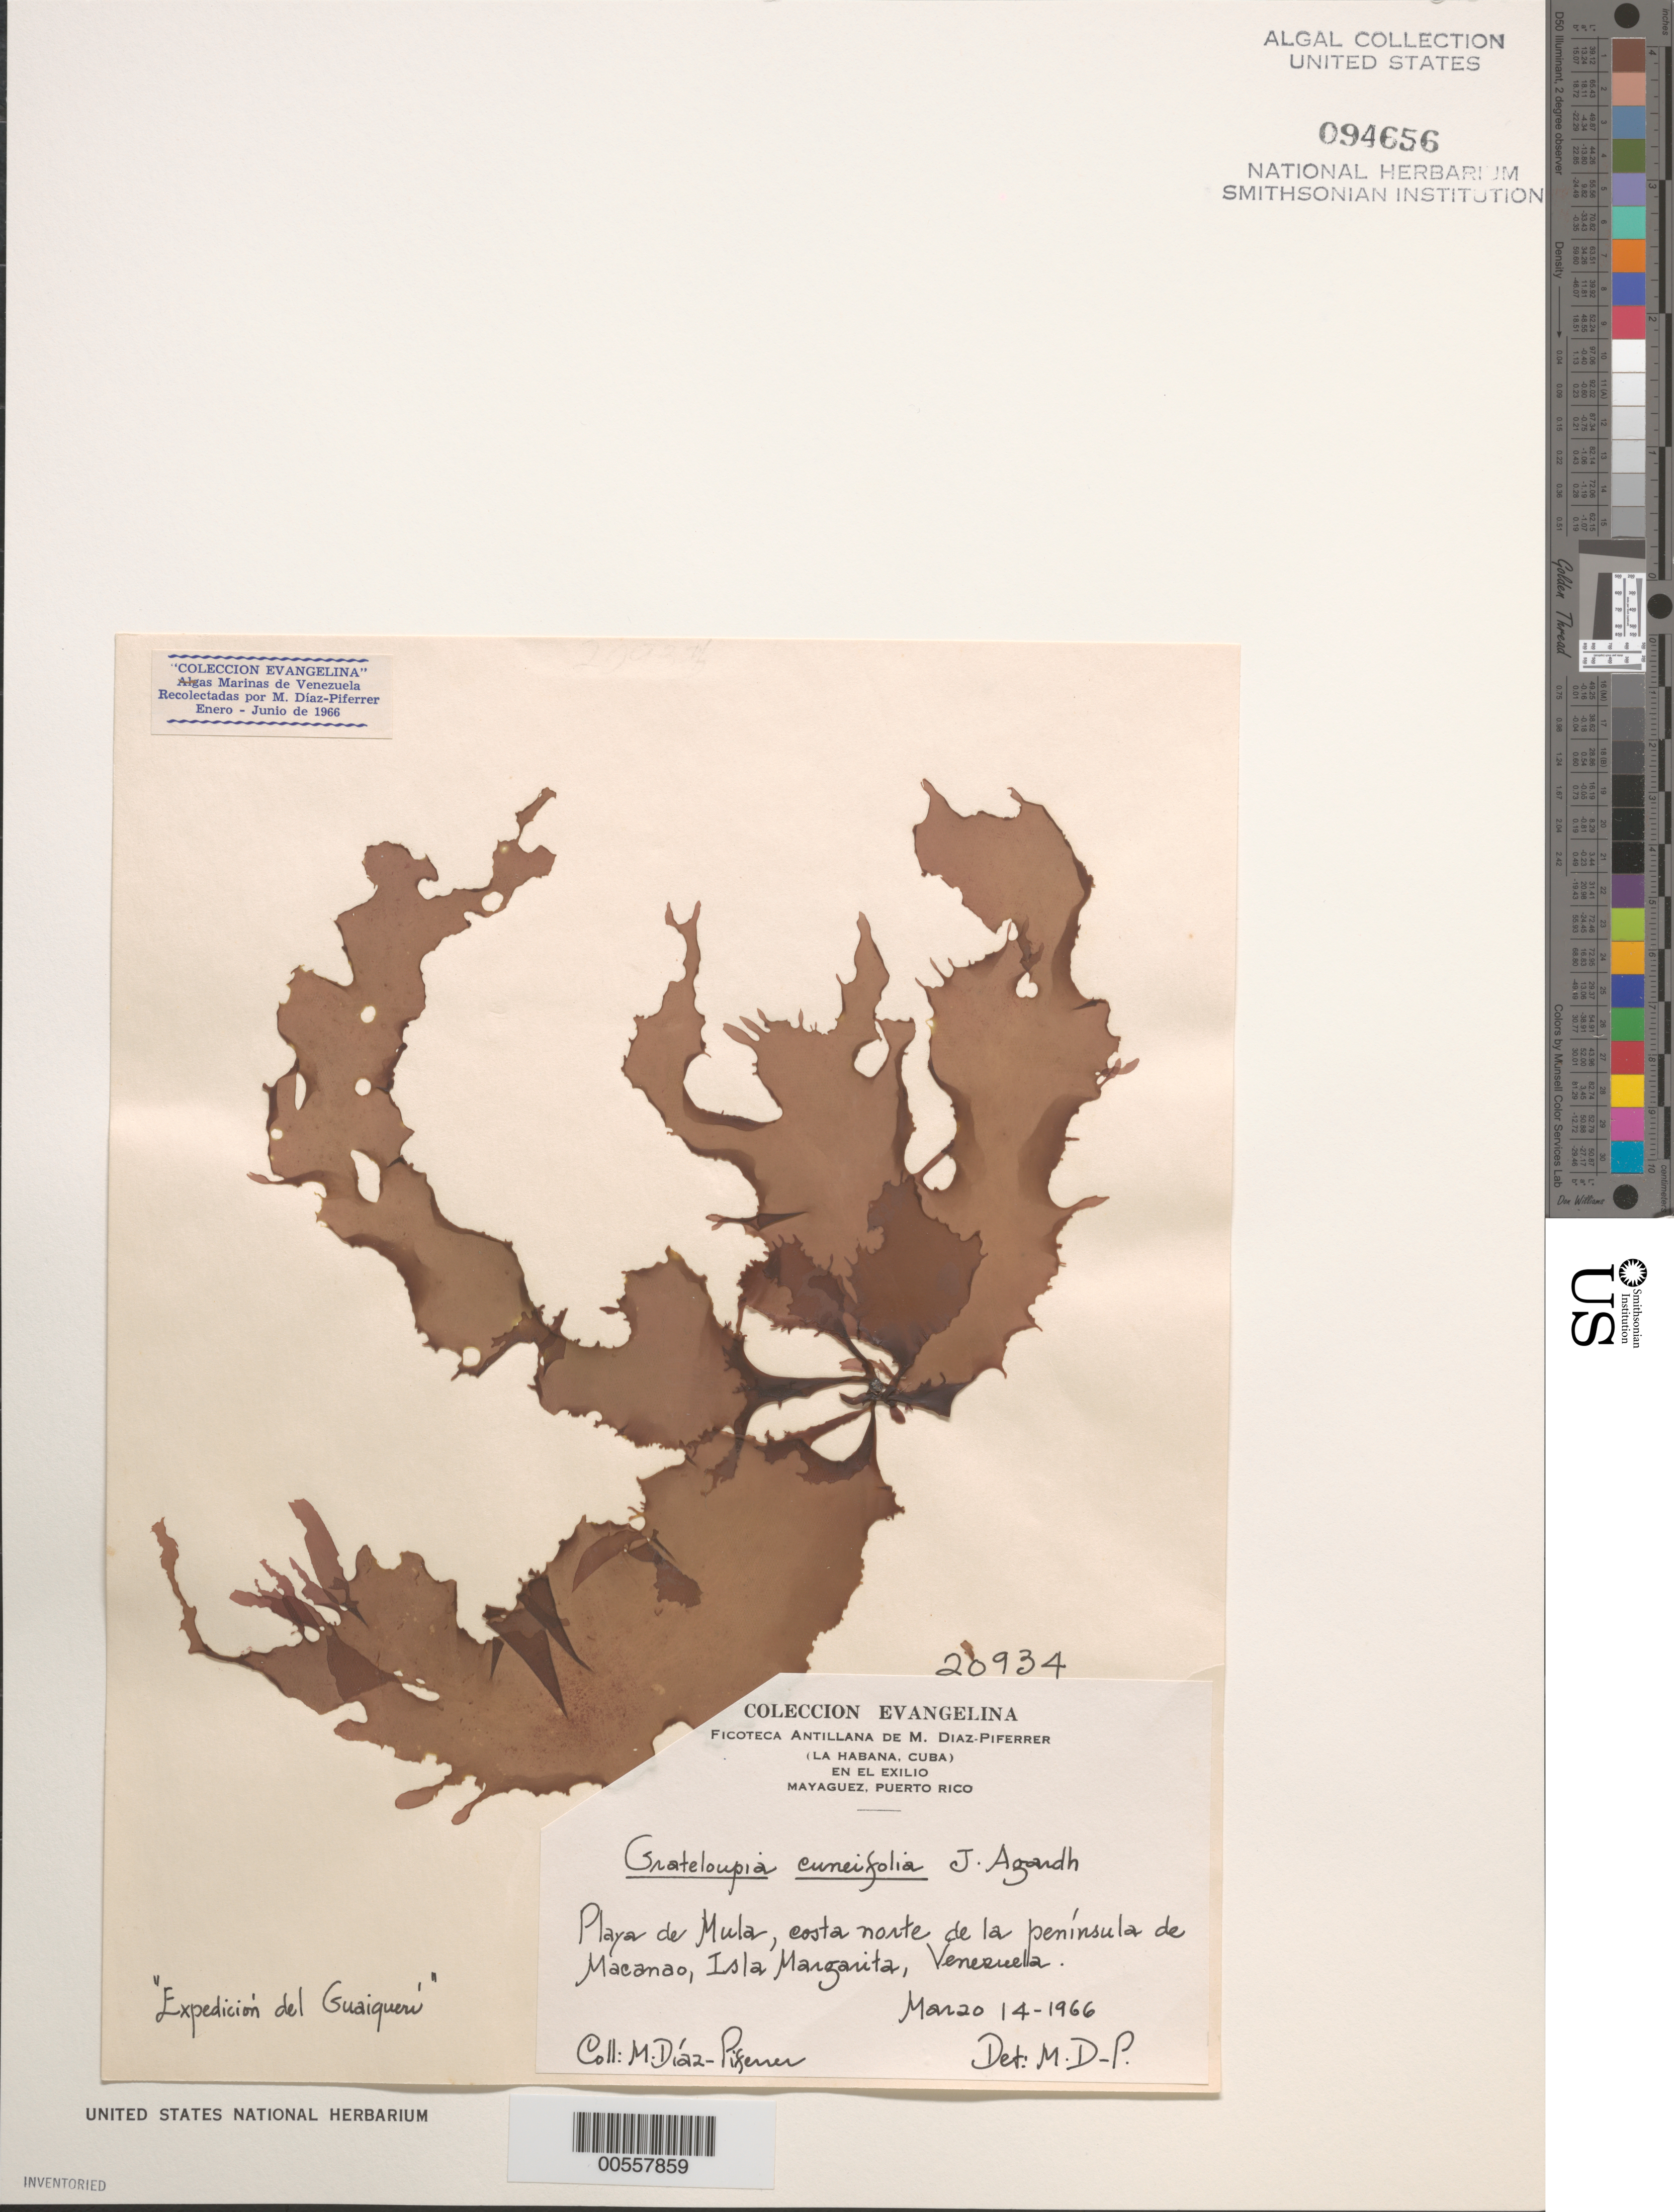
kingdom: Plantae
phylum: Rhodophyta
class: Florideophyceae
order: Halymeniales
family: Halymeniaceae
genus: Grateloupia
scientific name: Grateloupia cuneifolia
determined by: Diaz-Piferrer, M.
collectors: M. Diaz-Piferrer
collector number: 20934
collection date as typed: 14 Mar 1966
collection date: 1966-03-14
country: Venezuela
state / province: Nueva Esparta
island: Margarita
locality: Peninsula de Macanao, Playa de Mula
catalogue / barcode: US 94656